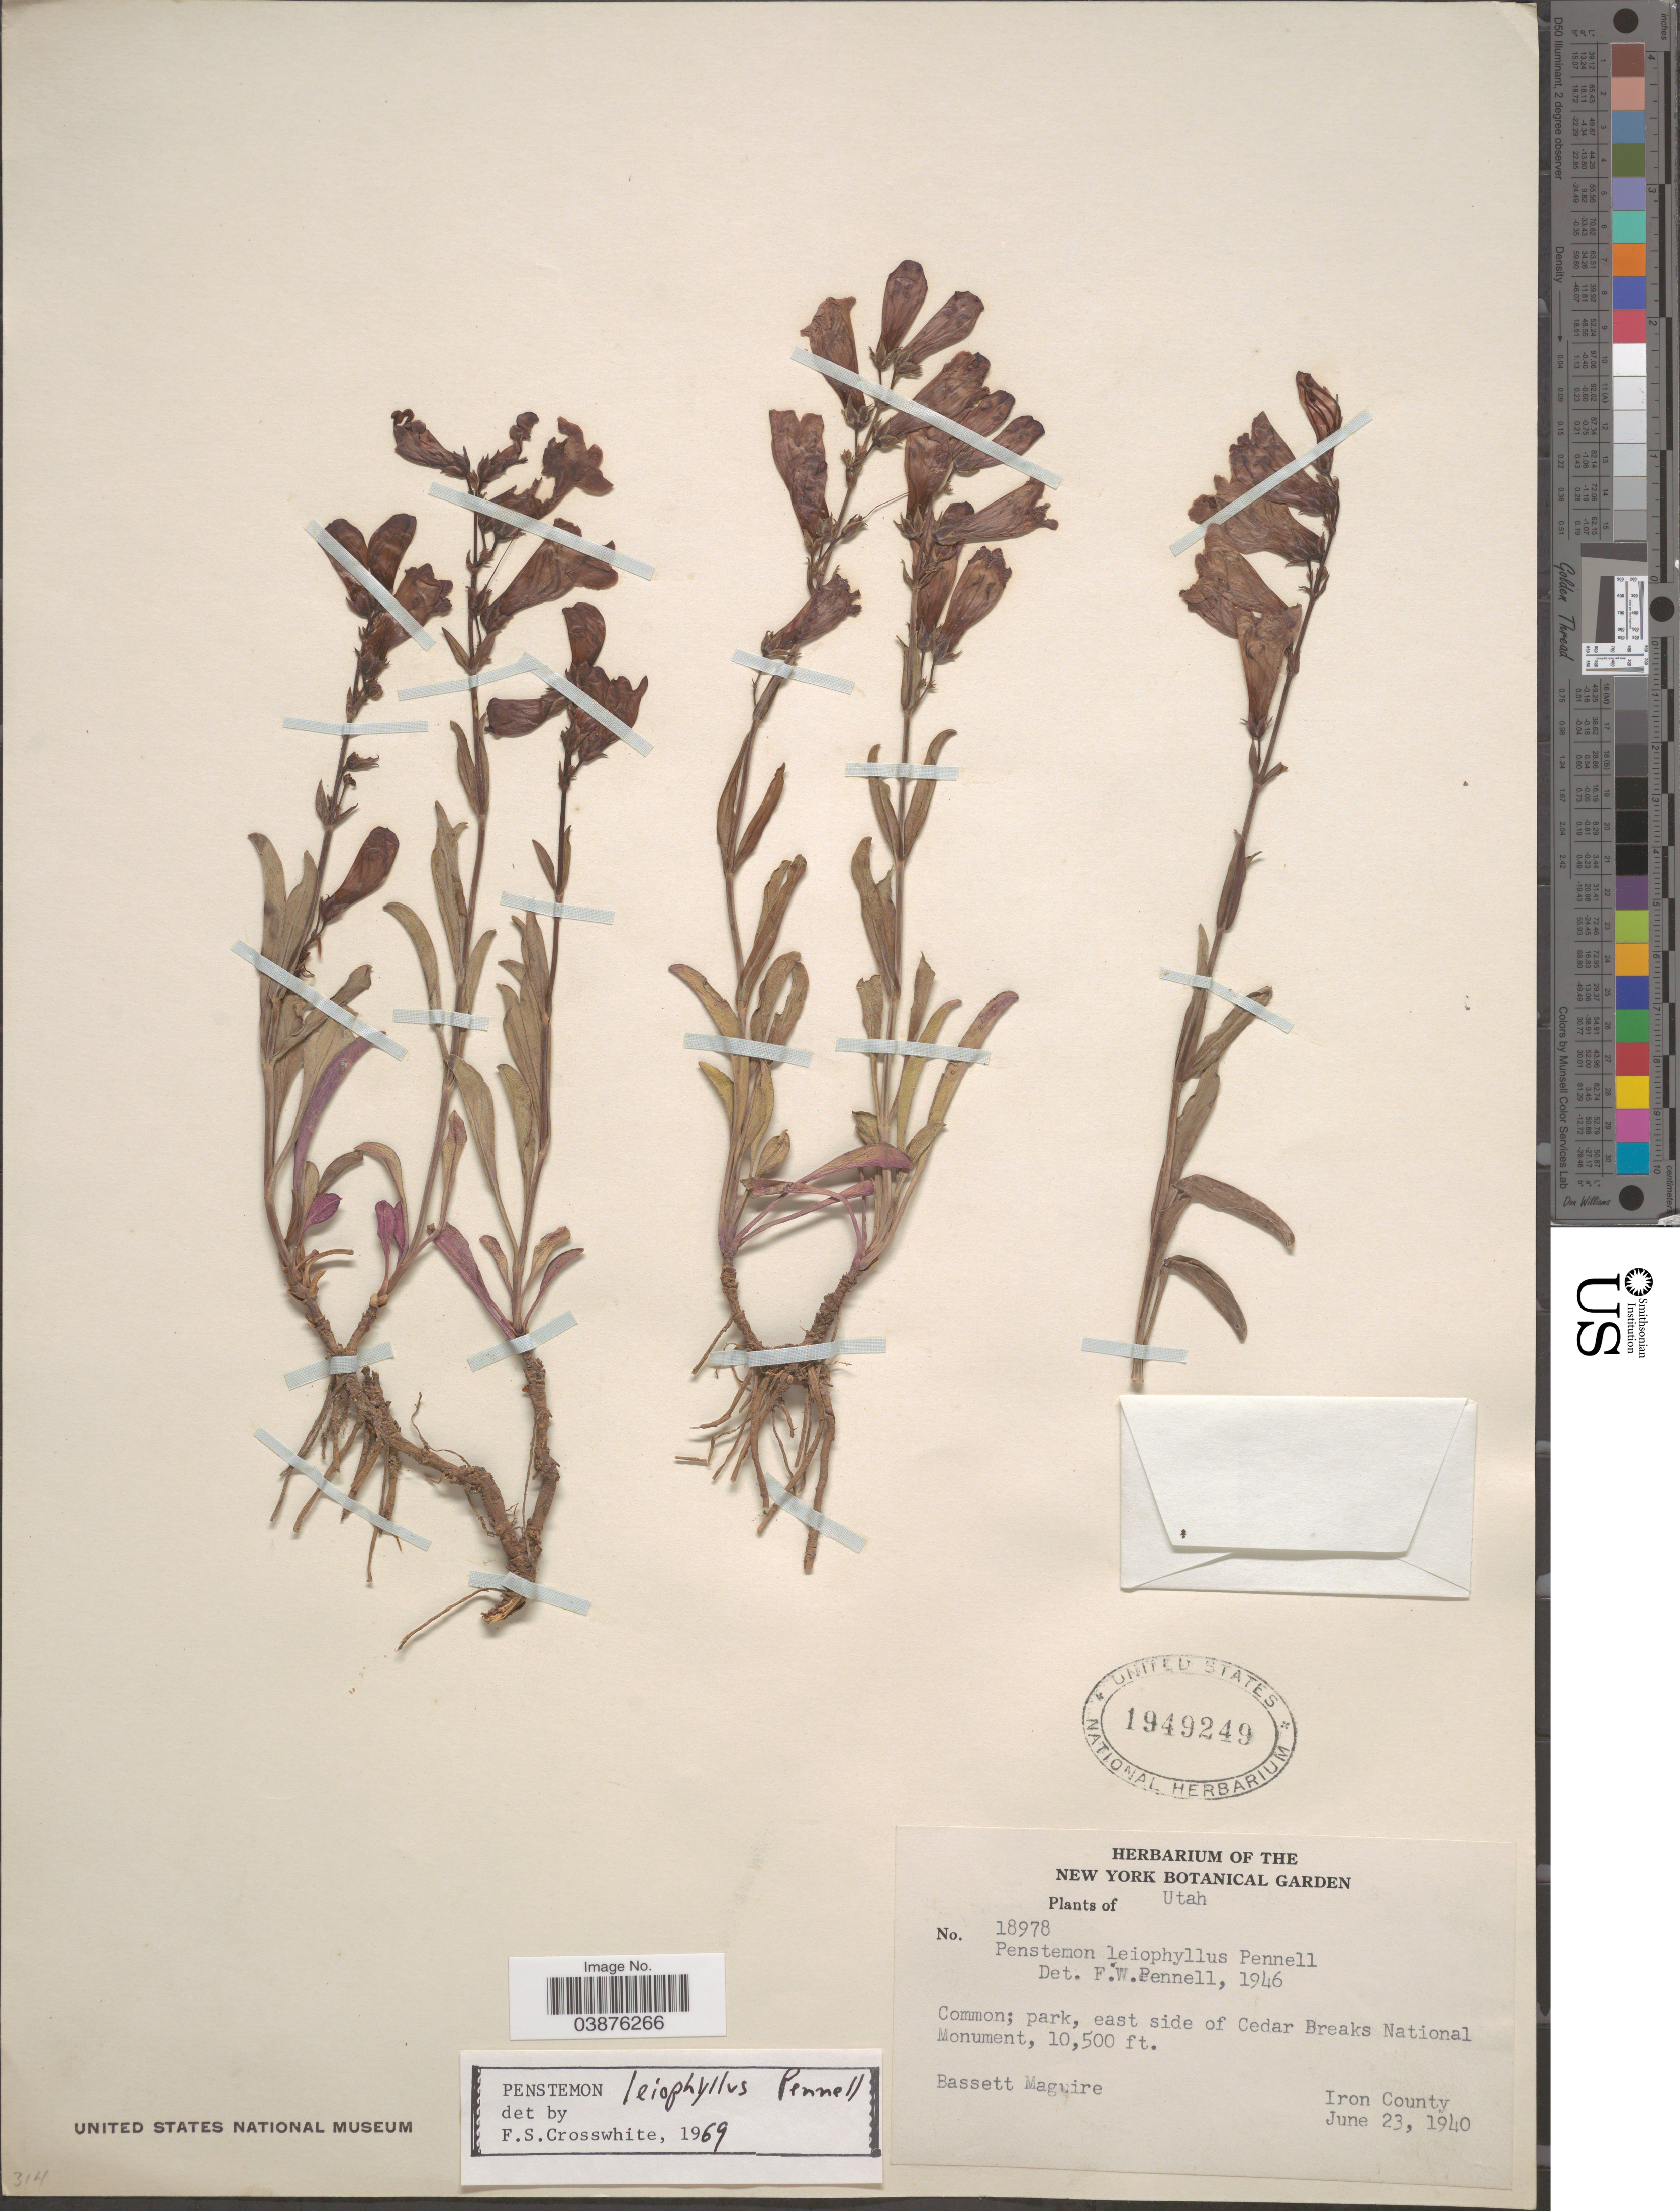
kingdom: Plantae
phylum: Tracheophyta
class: Magnoliopsida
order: Lamiales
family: Plantaginaceae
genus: Penstemon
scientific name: Penstemon leiophyllus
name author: Pennell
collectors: B. Maguire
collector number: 18978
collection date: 1940-06-23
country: United States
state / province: Utah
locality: Common; park, east side of Cedar Breaks National Monument. Iron County.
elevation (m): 3200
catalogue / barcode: US 1949249